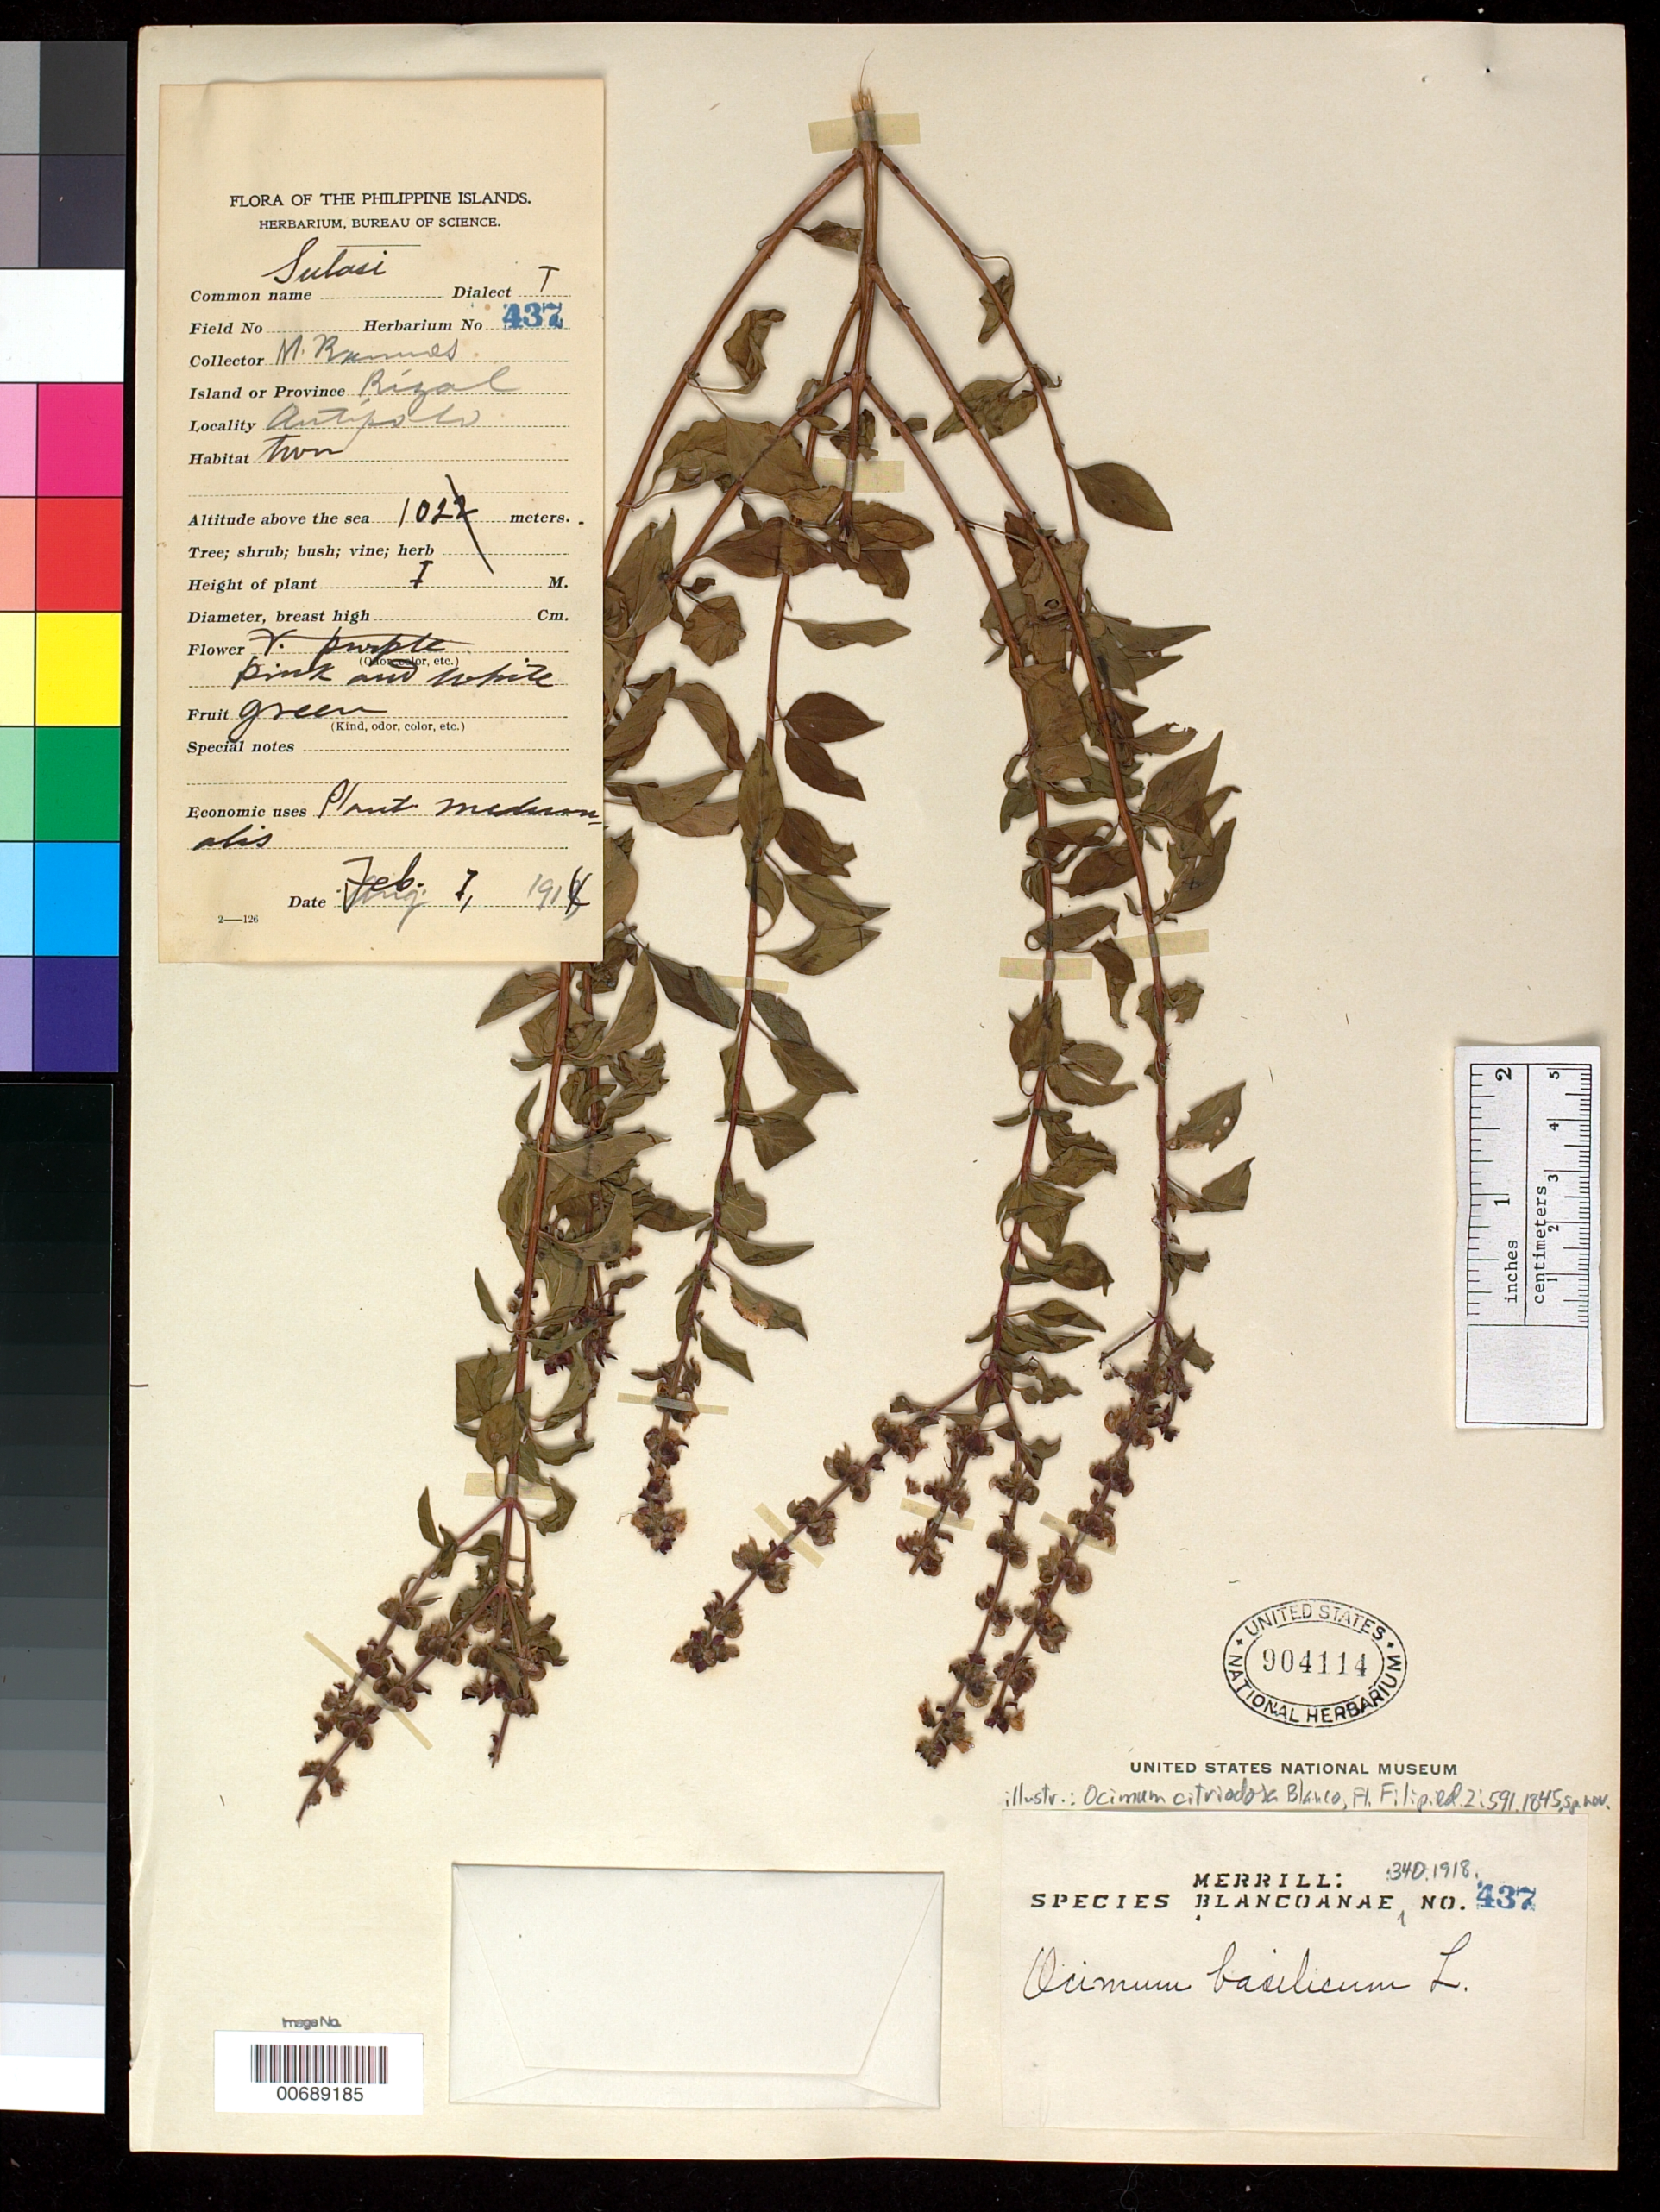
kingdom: Plantae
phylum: Tracheophyta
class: Magnoliopsida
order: Lamiales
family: Lamiaceae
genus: Ocimum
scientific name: Ocimum basilicum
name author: L.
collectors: M. Ramos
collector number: Sp. Blancoan. 0437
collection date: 1914-01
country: Philippines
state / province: Calabarzon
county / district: Rizal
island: Luzon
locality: Antipolo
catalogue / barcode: US 904114